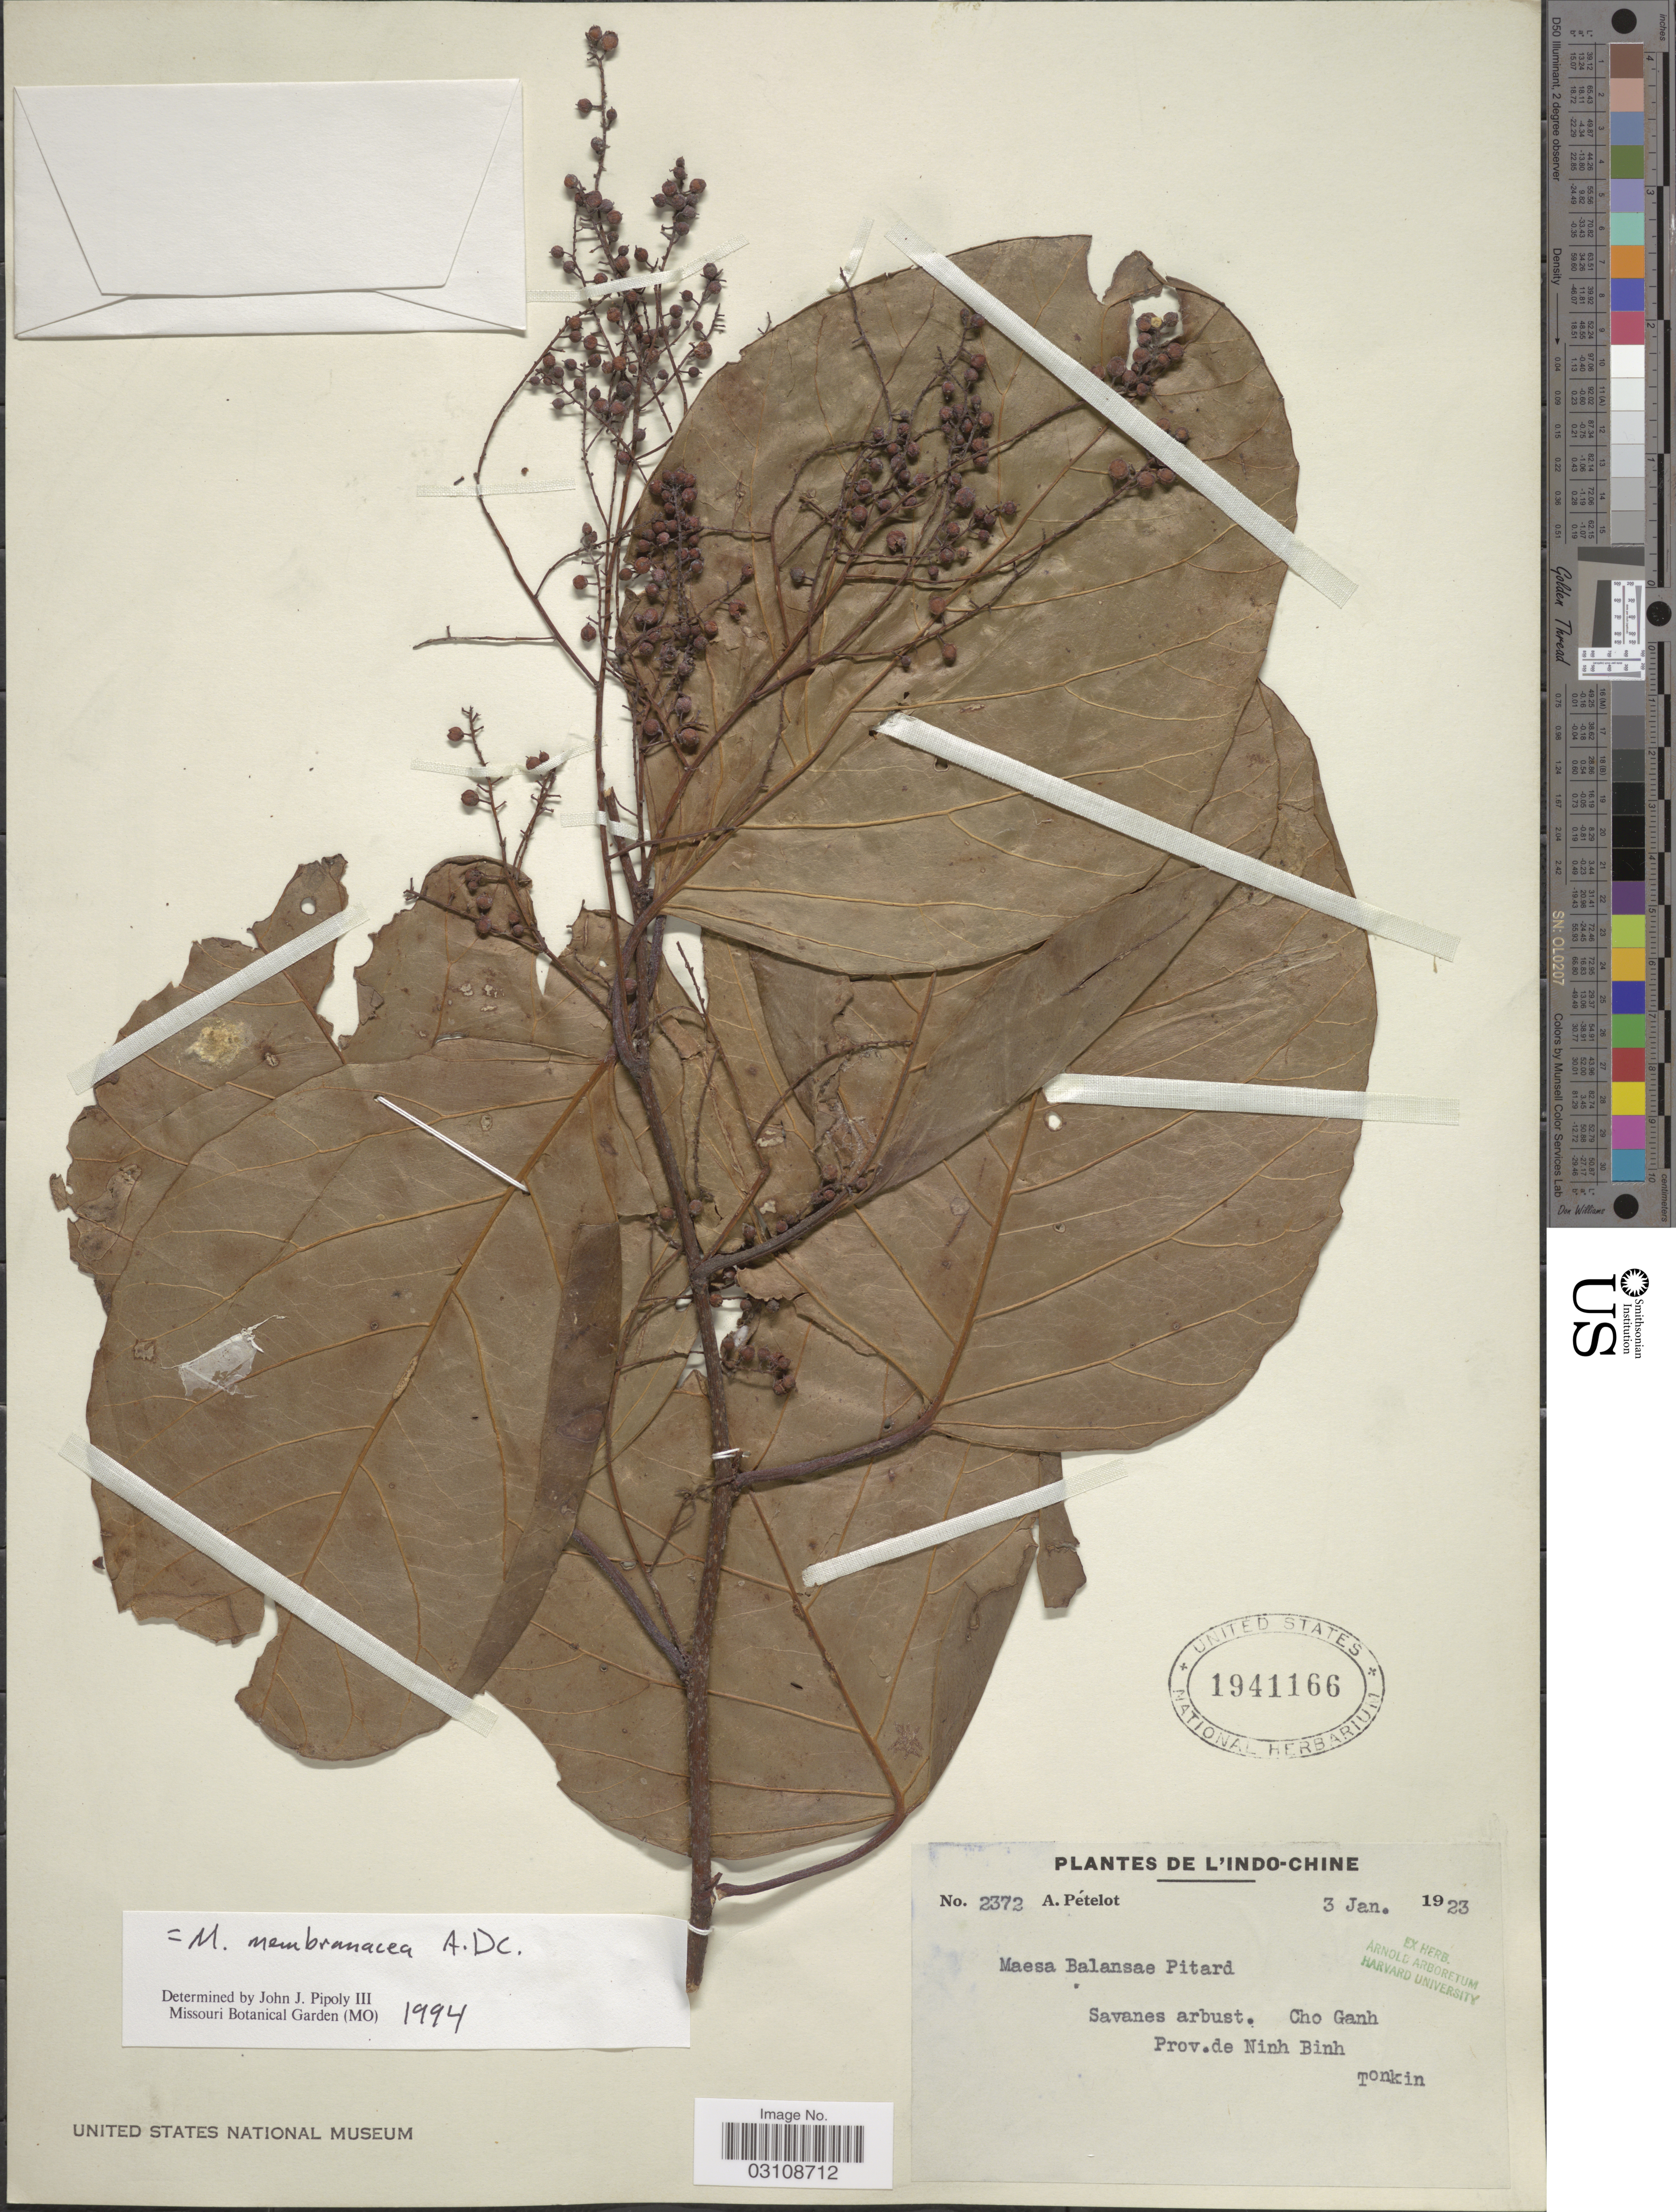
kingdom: Plantae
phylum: Tracheophyta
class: Magnoliopsida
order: Ericales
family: Primulaceae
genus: Maesa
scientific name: Maesa membranacea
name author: A. DC.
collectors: A. Petelot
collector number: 2372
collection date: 1923-01-03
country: Vietnam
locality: L'Indo-Chine, Cho Ganh, Prov. de Ninh Binh, Tonkin.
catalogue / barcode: US 1941166